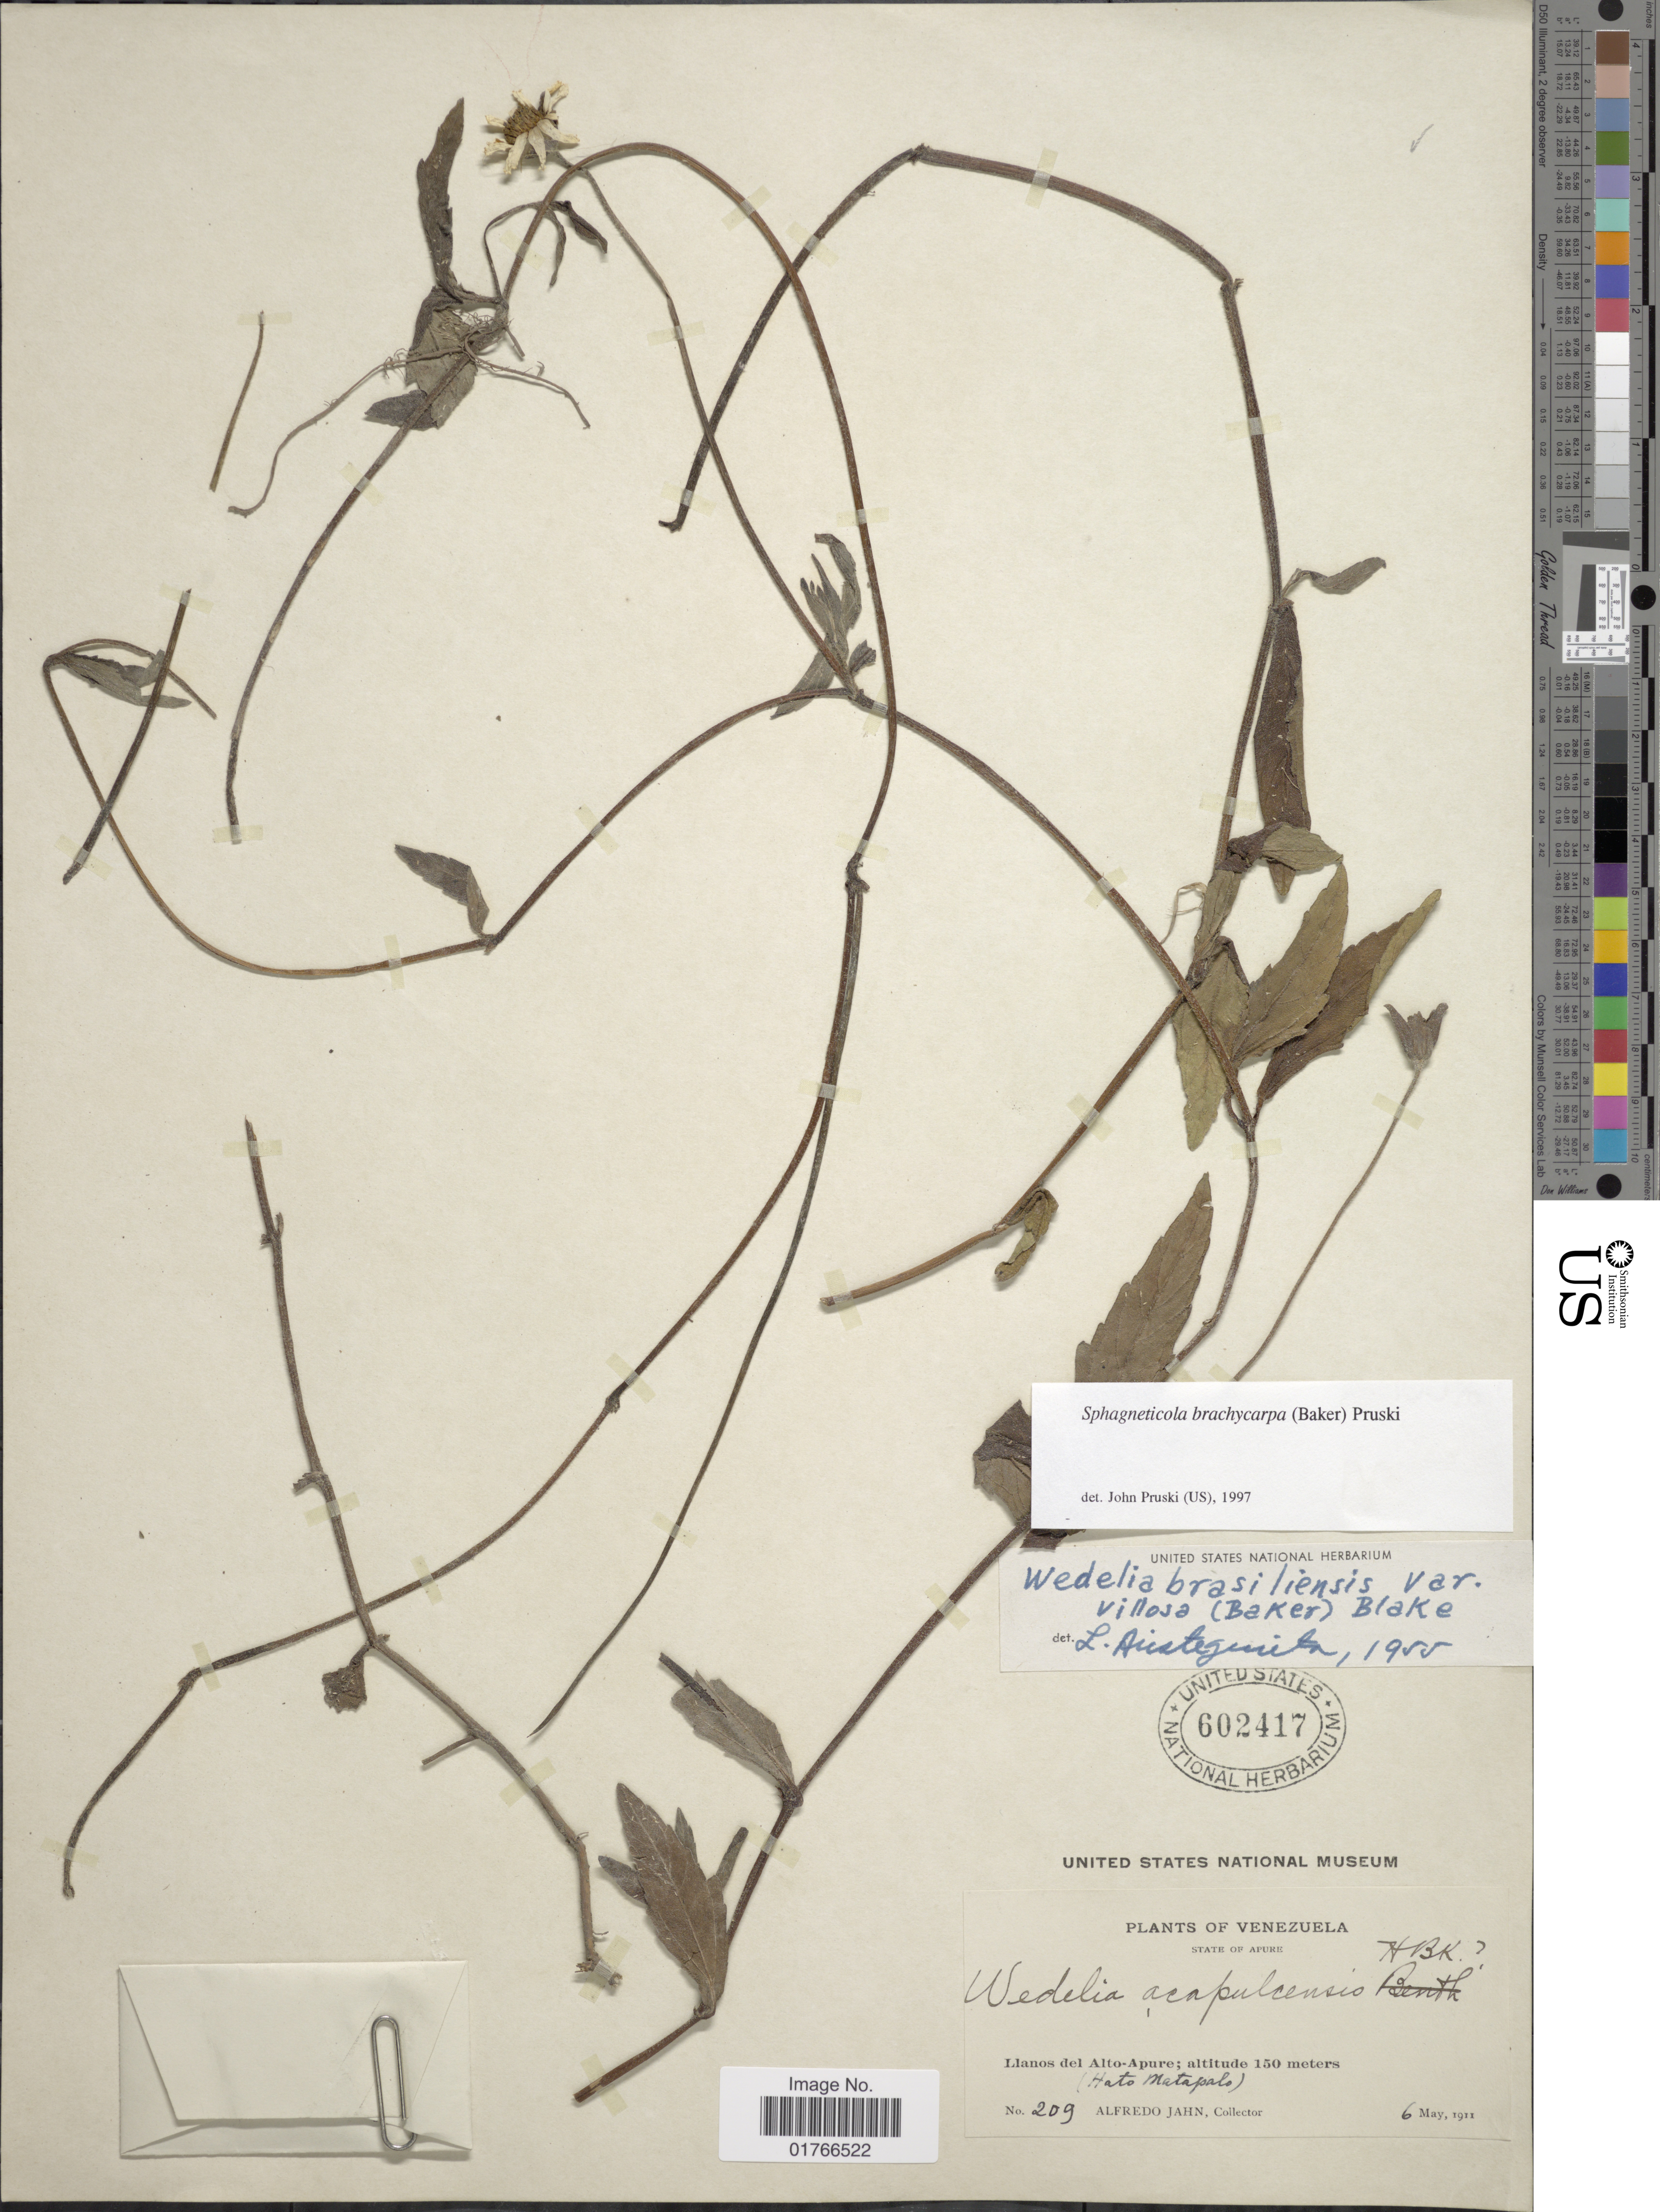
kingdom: Plantae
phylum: Tracheophyta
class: Magnoliopsida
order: Asterales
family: Asteraceae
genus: Sphagneticola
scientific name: Sphagneticola brachycarpa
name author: (Baker) Pruski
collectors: A. Jahn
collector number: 209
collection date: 1911-05-06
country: Venezuela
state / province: Apure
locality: Llanos del Alto-Apure (Hato Matapalo)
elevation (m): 150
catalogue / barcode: US 602417